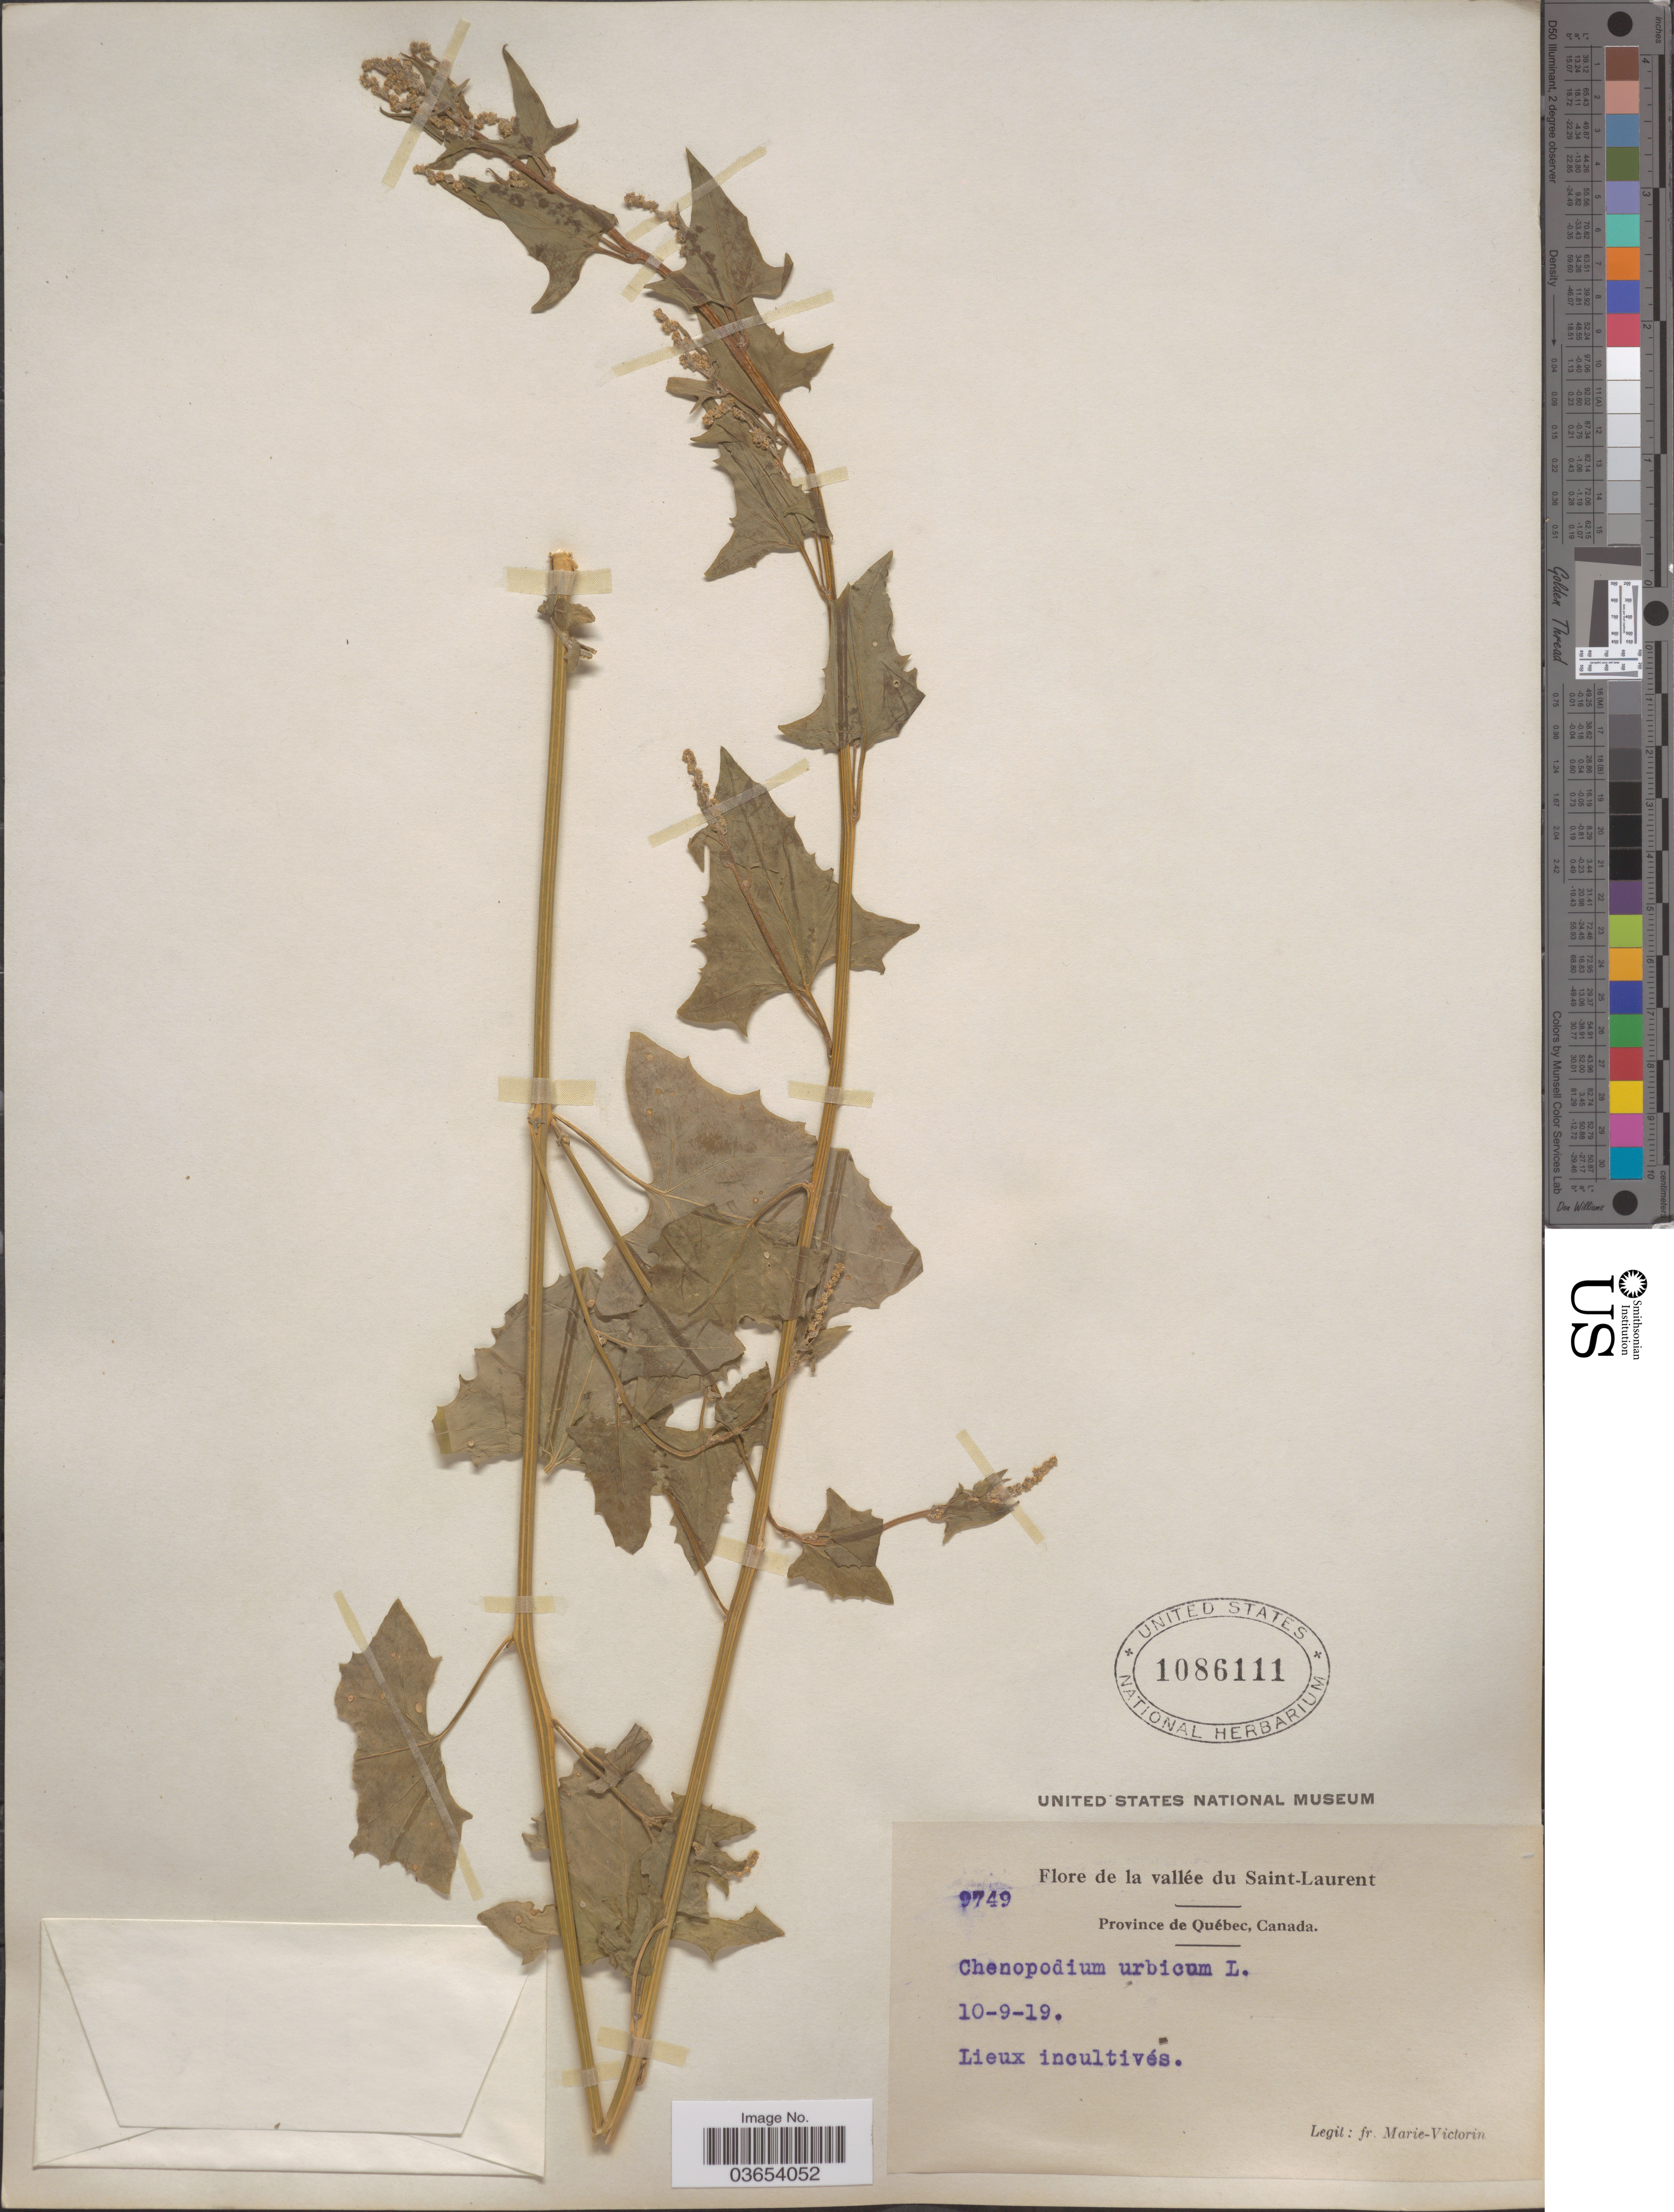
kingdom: Plantae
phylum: Tracheophyta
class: Magnoliopsida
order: Caryophyllales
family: Amaranthaceae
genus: Chenopodium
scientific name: Chenopodium urbicum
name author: L.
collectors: F. Marie-Victorin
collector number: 9749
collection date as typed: Transcribed d/m/y: 10/9/19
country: Canada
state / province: Quebec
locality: Vallée du Saint-Laurent.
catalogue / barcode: US 1086111